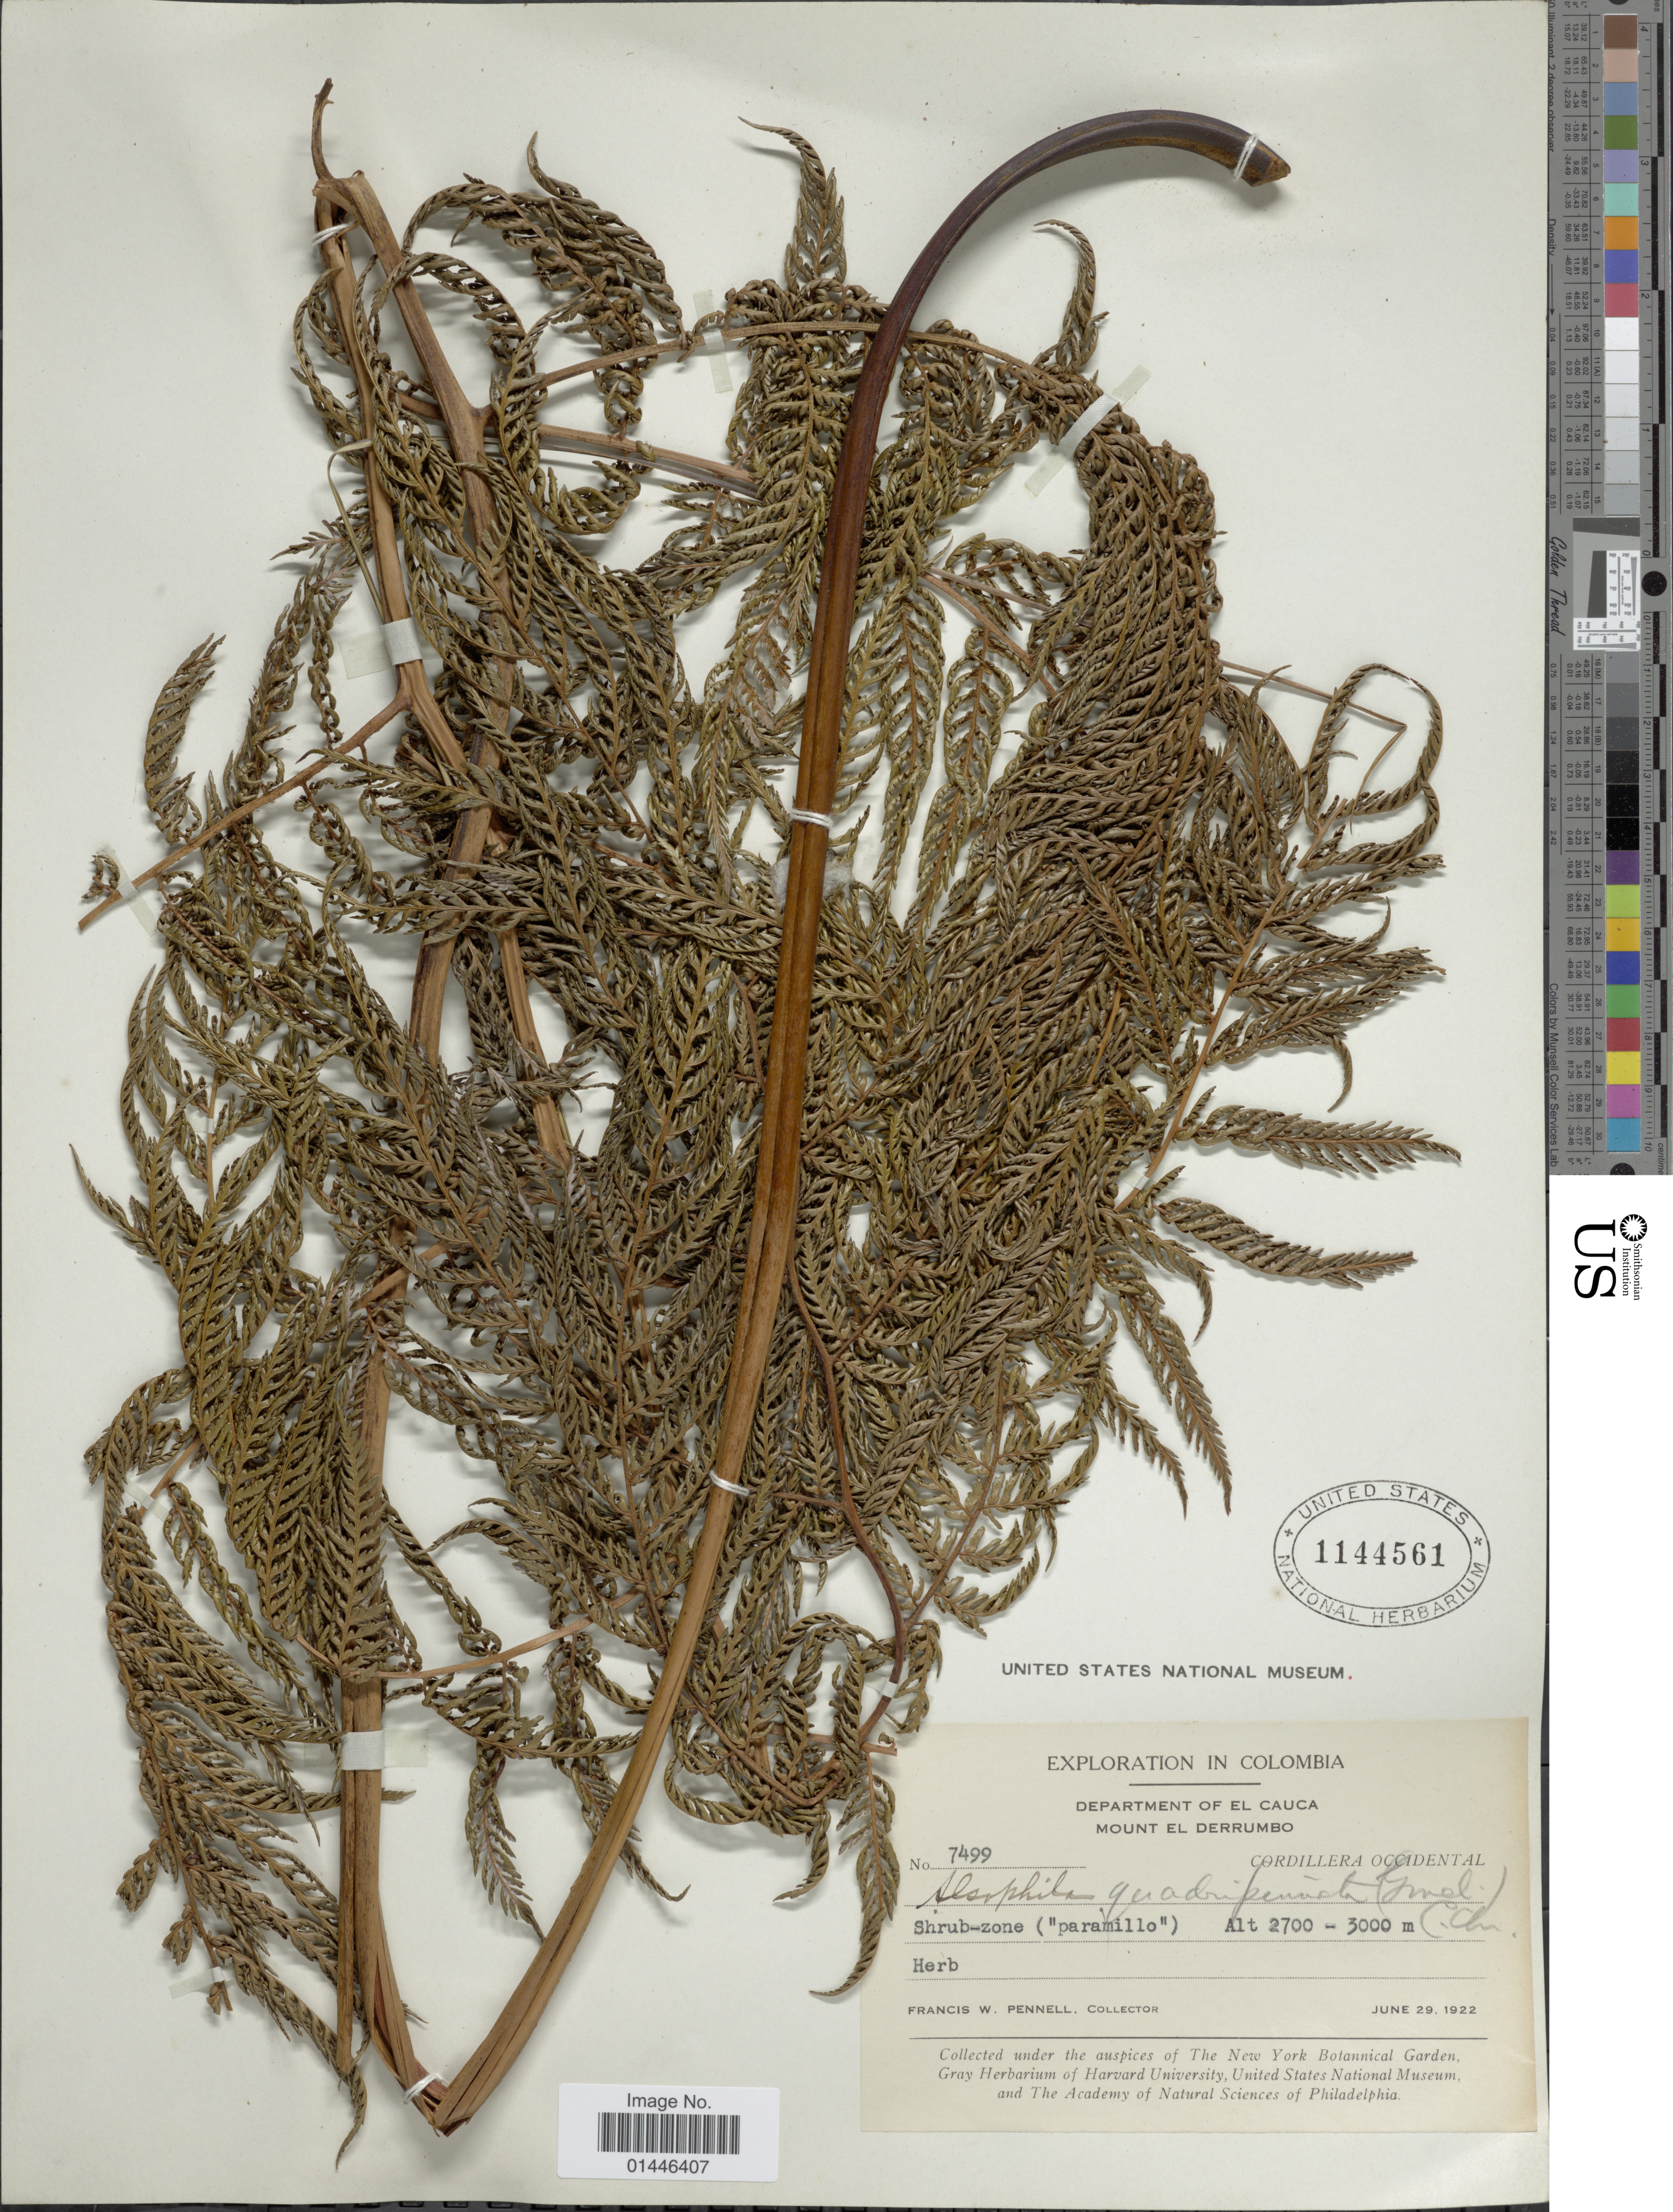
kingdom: Plantae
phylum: Tracheophyta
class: Polypodiopsida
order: Cyatheales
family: Dicksoniaceae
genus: Lophosoria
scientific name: Lophosoria quadripinnata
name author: (J.F. Gmel.) C. Chr.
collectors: F. W. Pennell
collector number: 7499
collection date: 1922-06-29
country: Colombia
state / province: Cauca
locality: Mount El Derrumbo. Cordillera Occidental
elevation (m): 2700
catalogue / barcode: US 1144561